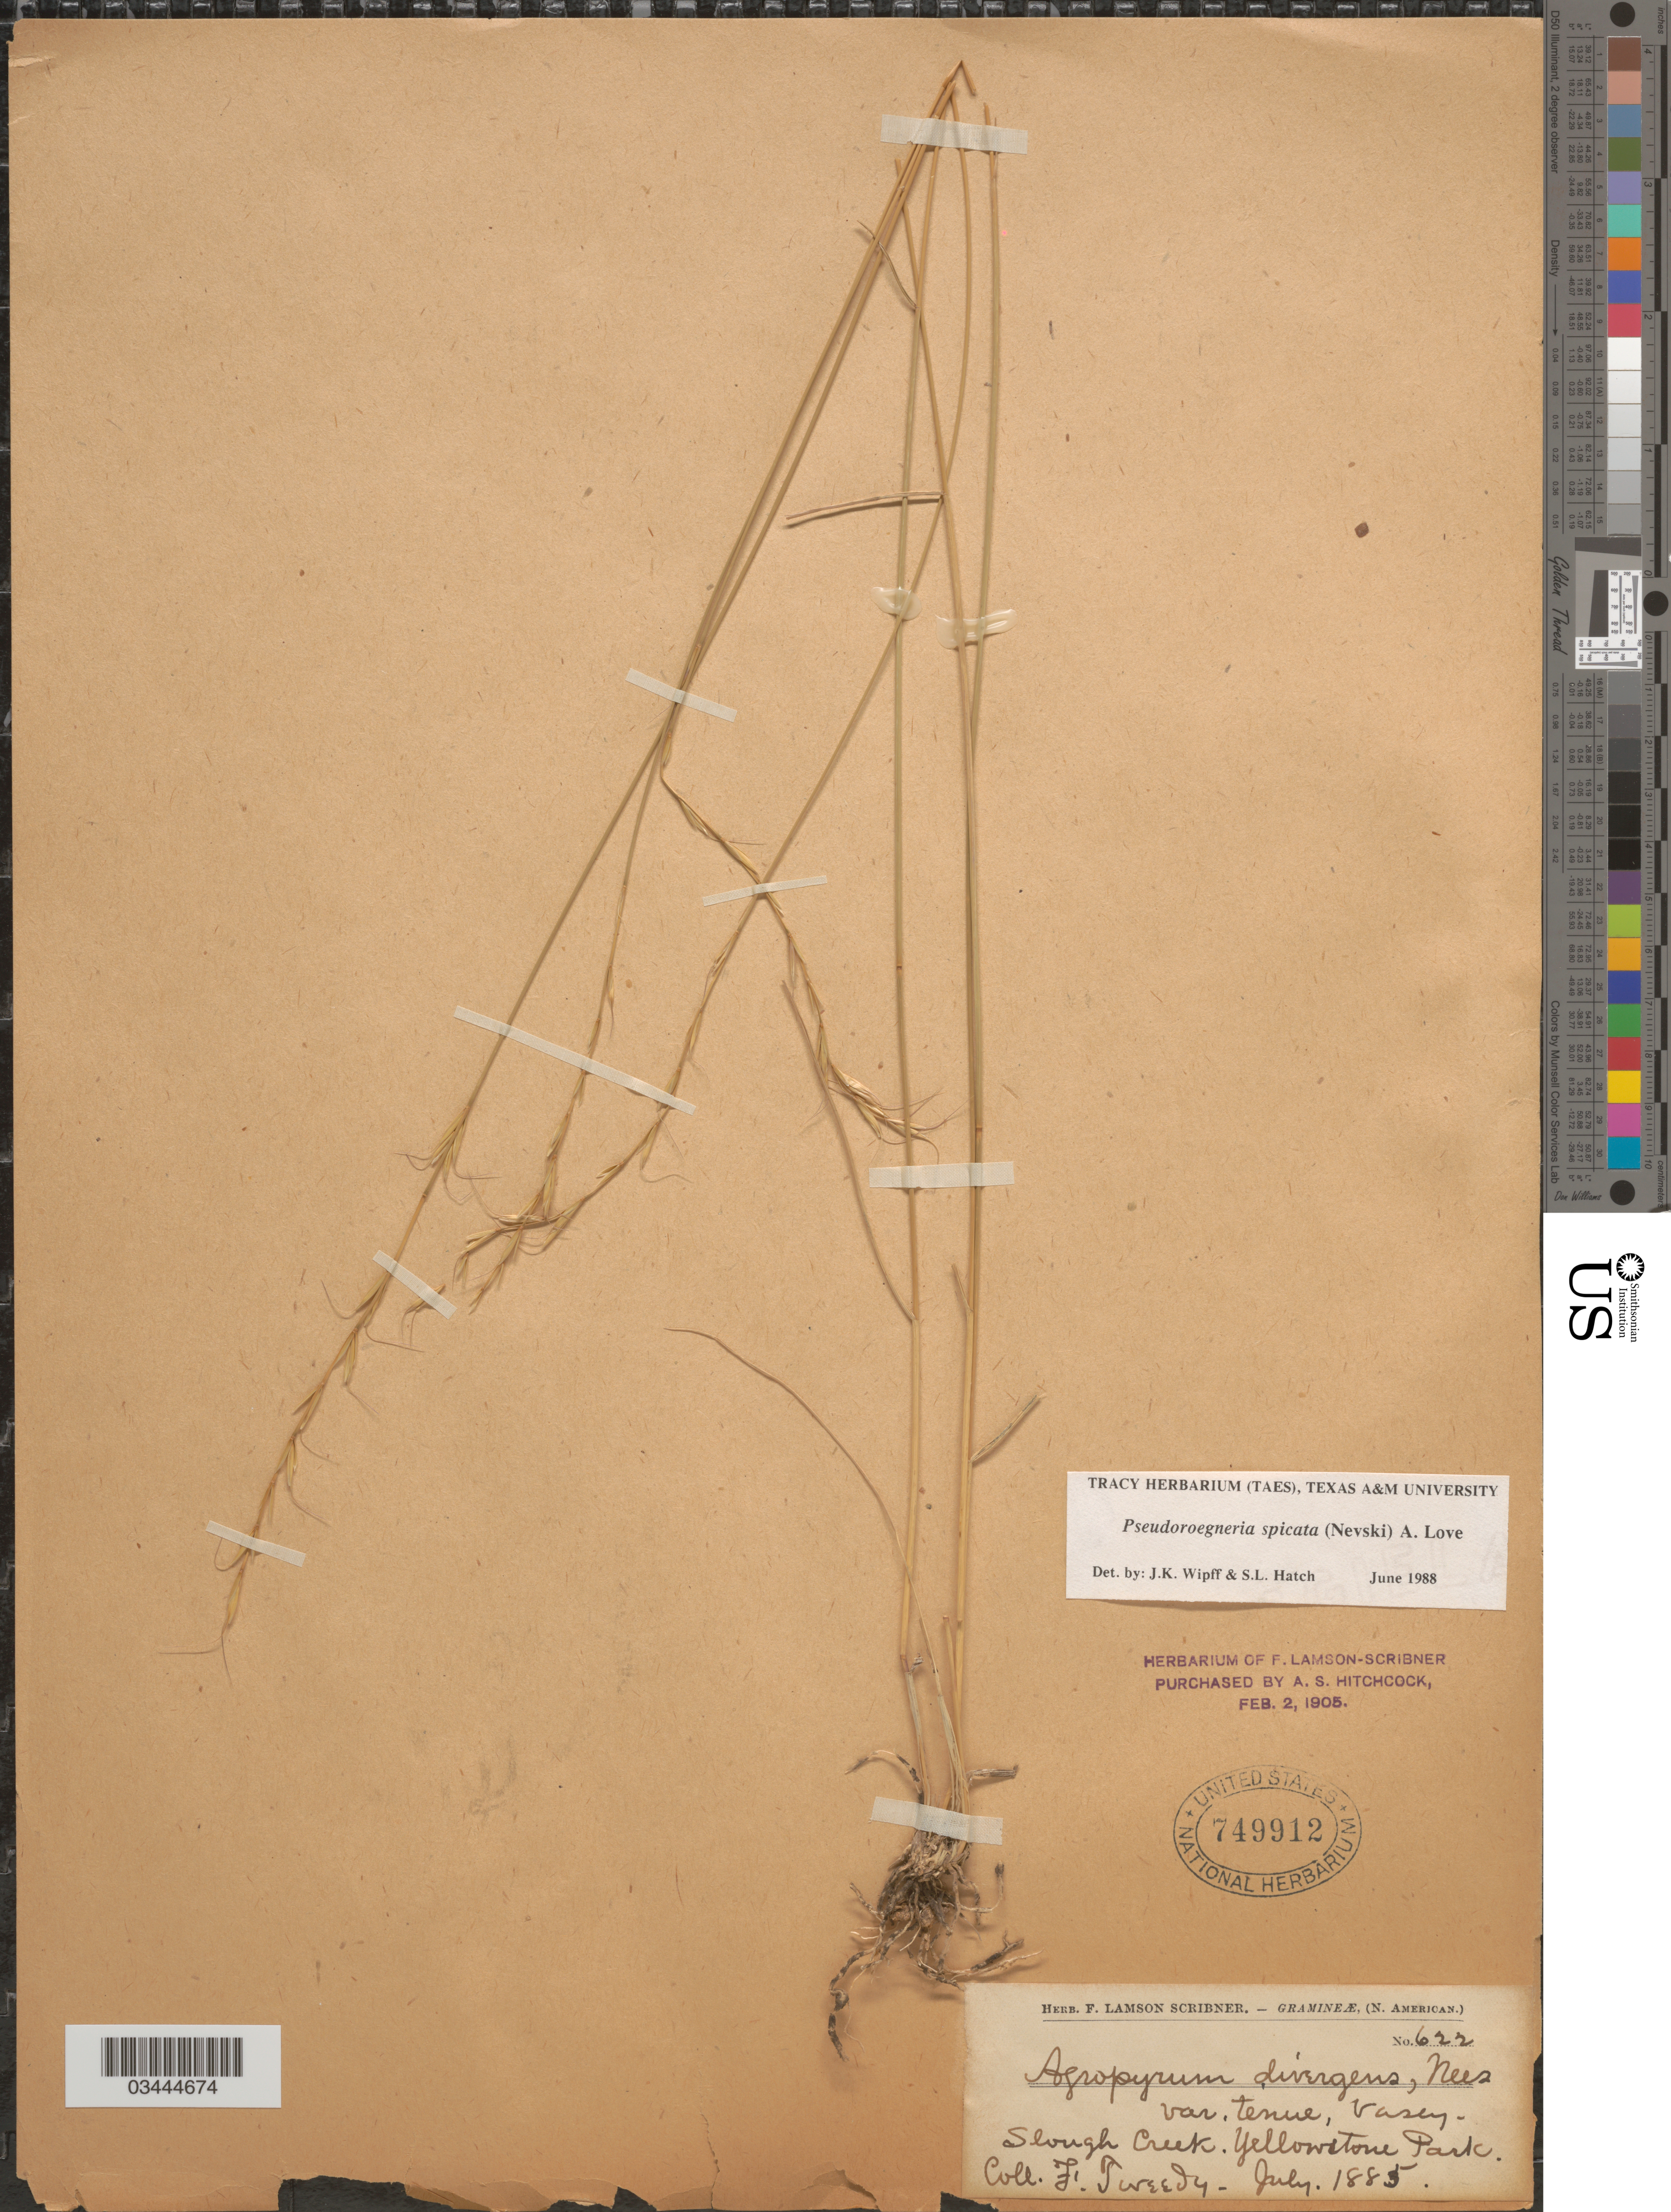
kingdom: Plantae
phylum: Tracheophyta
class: Liliopsida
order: Poales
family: Poaceae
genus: Pseudoroegneria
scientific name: Pseudoroegneria spicata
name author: (Pursh) Á. Löve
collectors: F. Tweedy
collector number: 622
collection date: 1885-07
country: United States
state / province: Wyoming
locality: Slough Creek. Yellowstone Park.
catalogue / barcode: US 749912